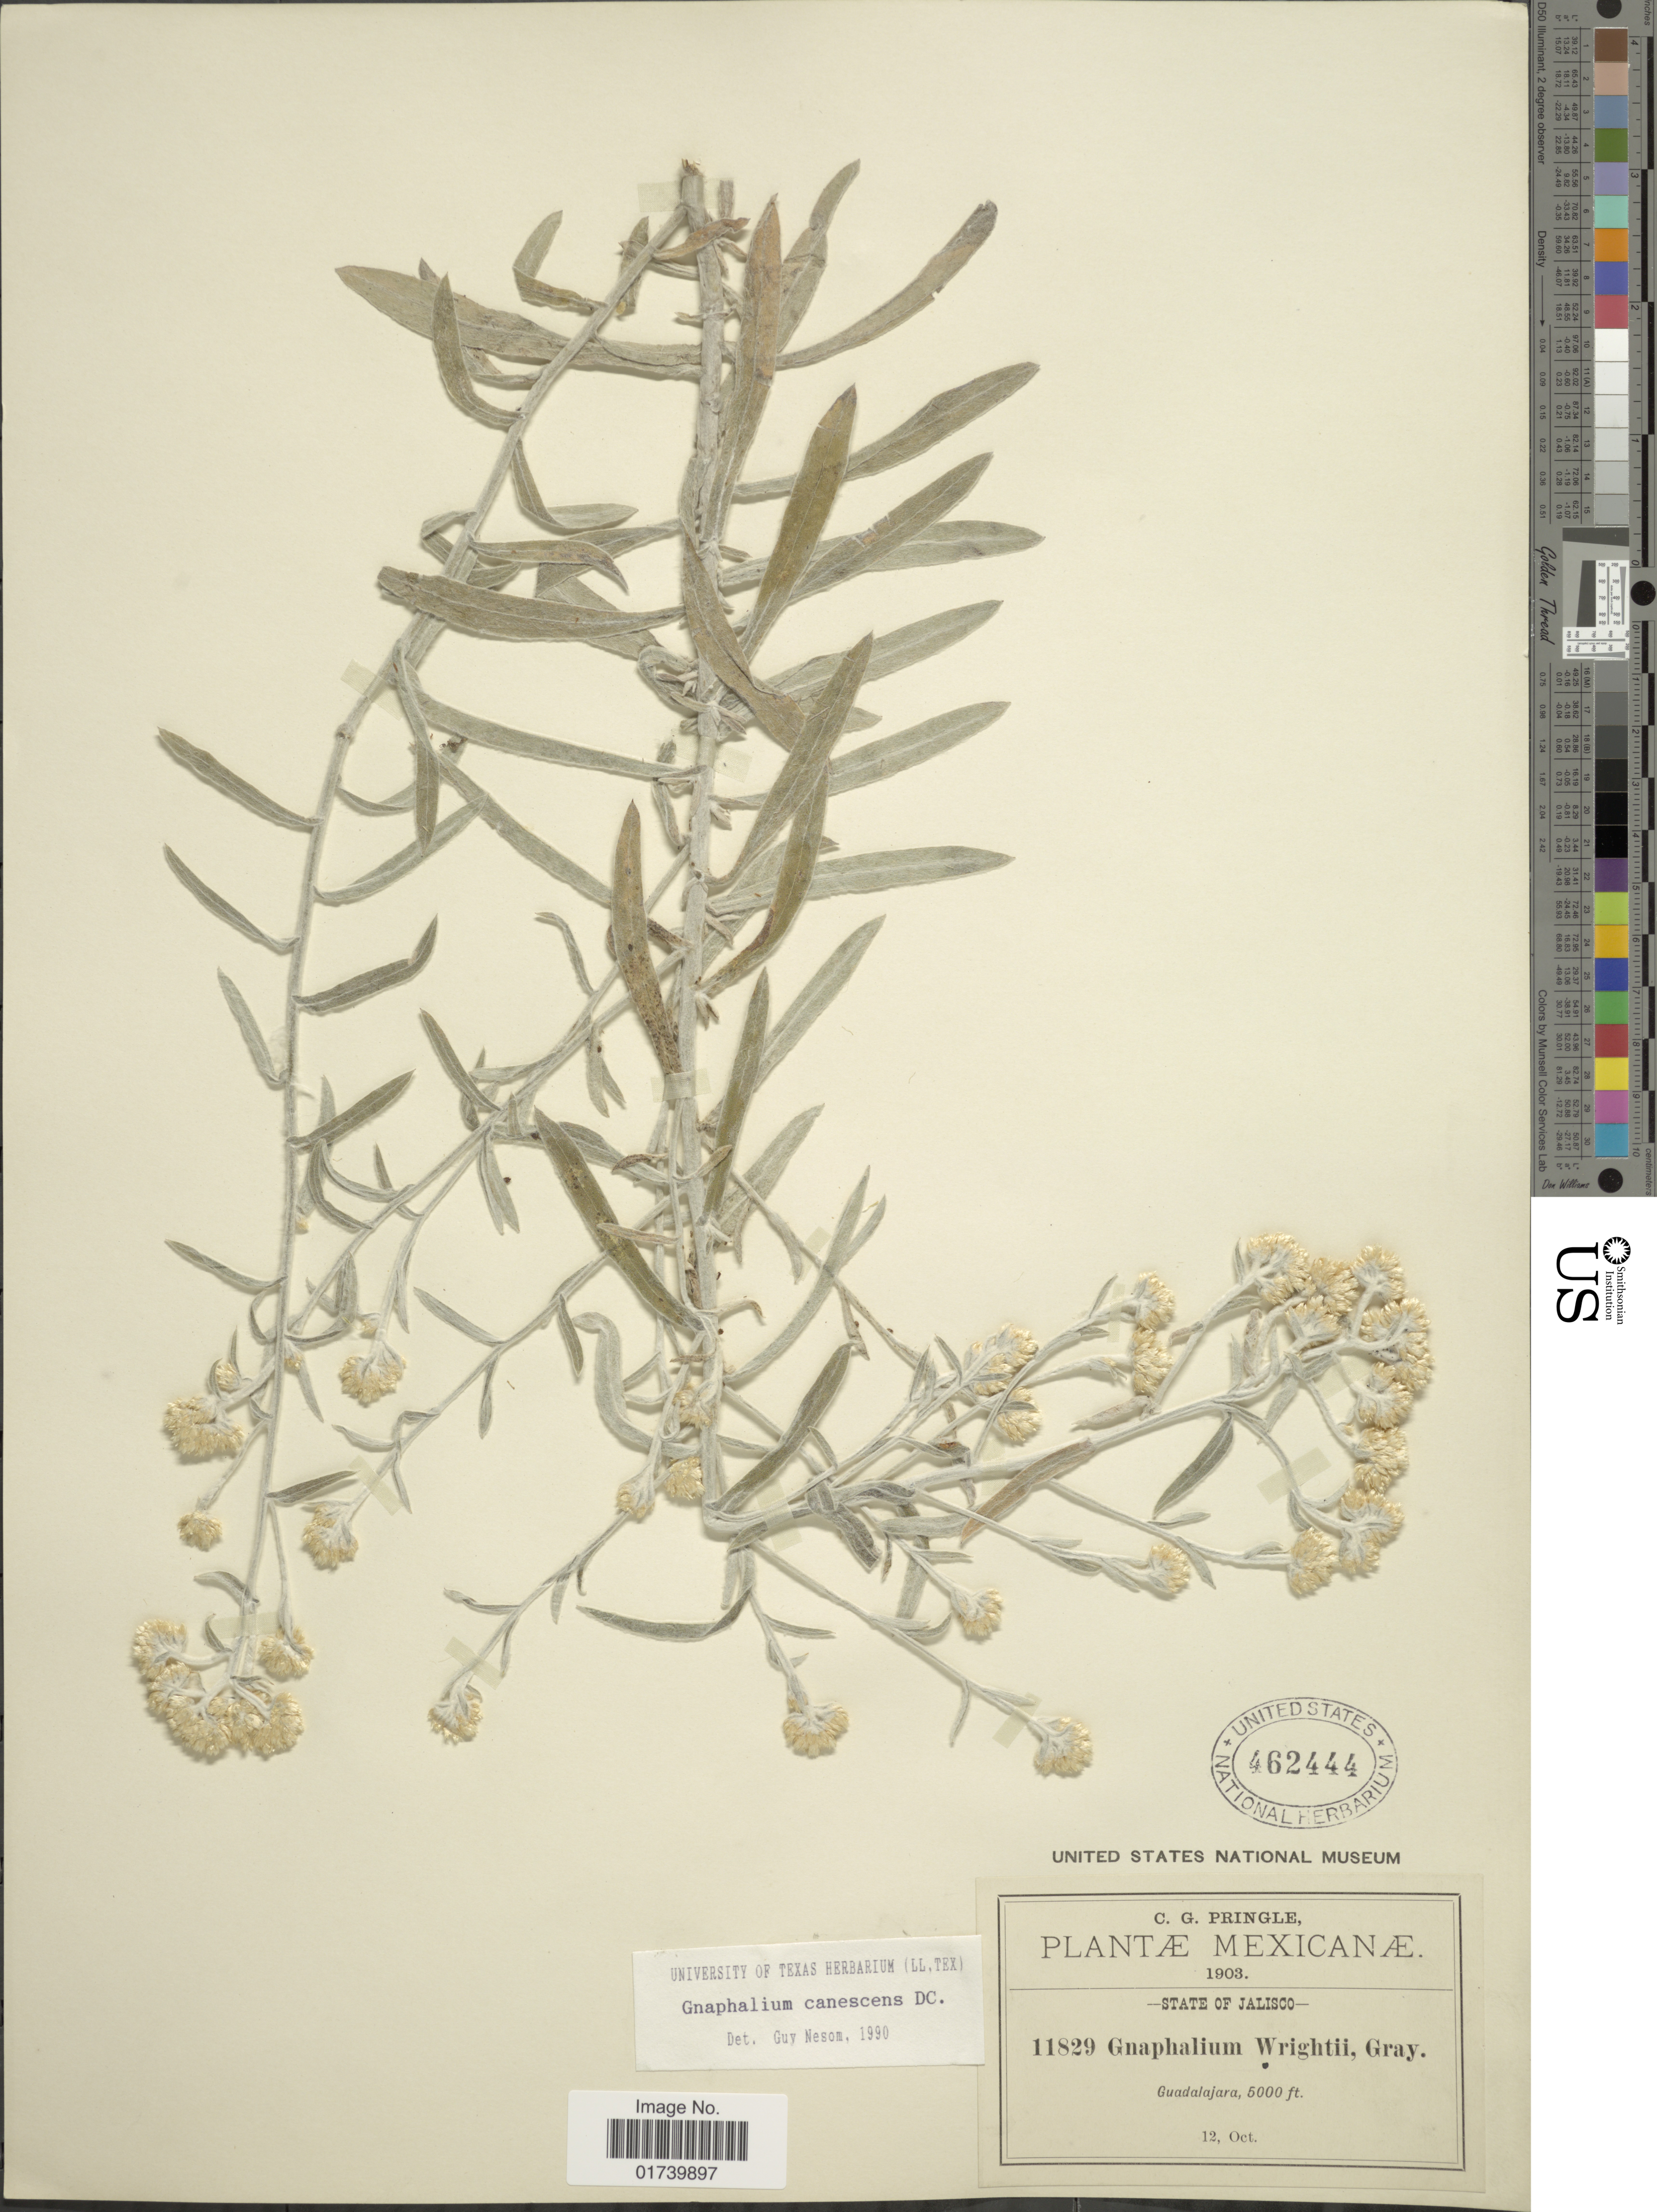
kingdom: Plantae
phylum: Tracheophyta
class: Magnoliopsida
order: Asterales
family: Asteraceae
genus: Pseudognaphalium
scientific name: Pseudognaphalium canescens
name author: (DC.) Anderb.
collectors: C. G. Pringle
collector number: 11829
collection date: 1903-10-12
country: Mexico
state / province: Jalisco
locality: State of Jalisco, Guadalajara.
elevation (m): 1524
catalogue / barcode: US 462444